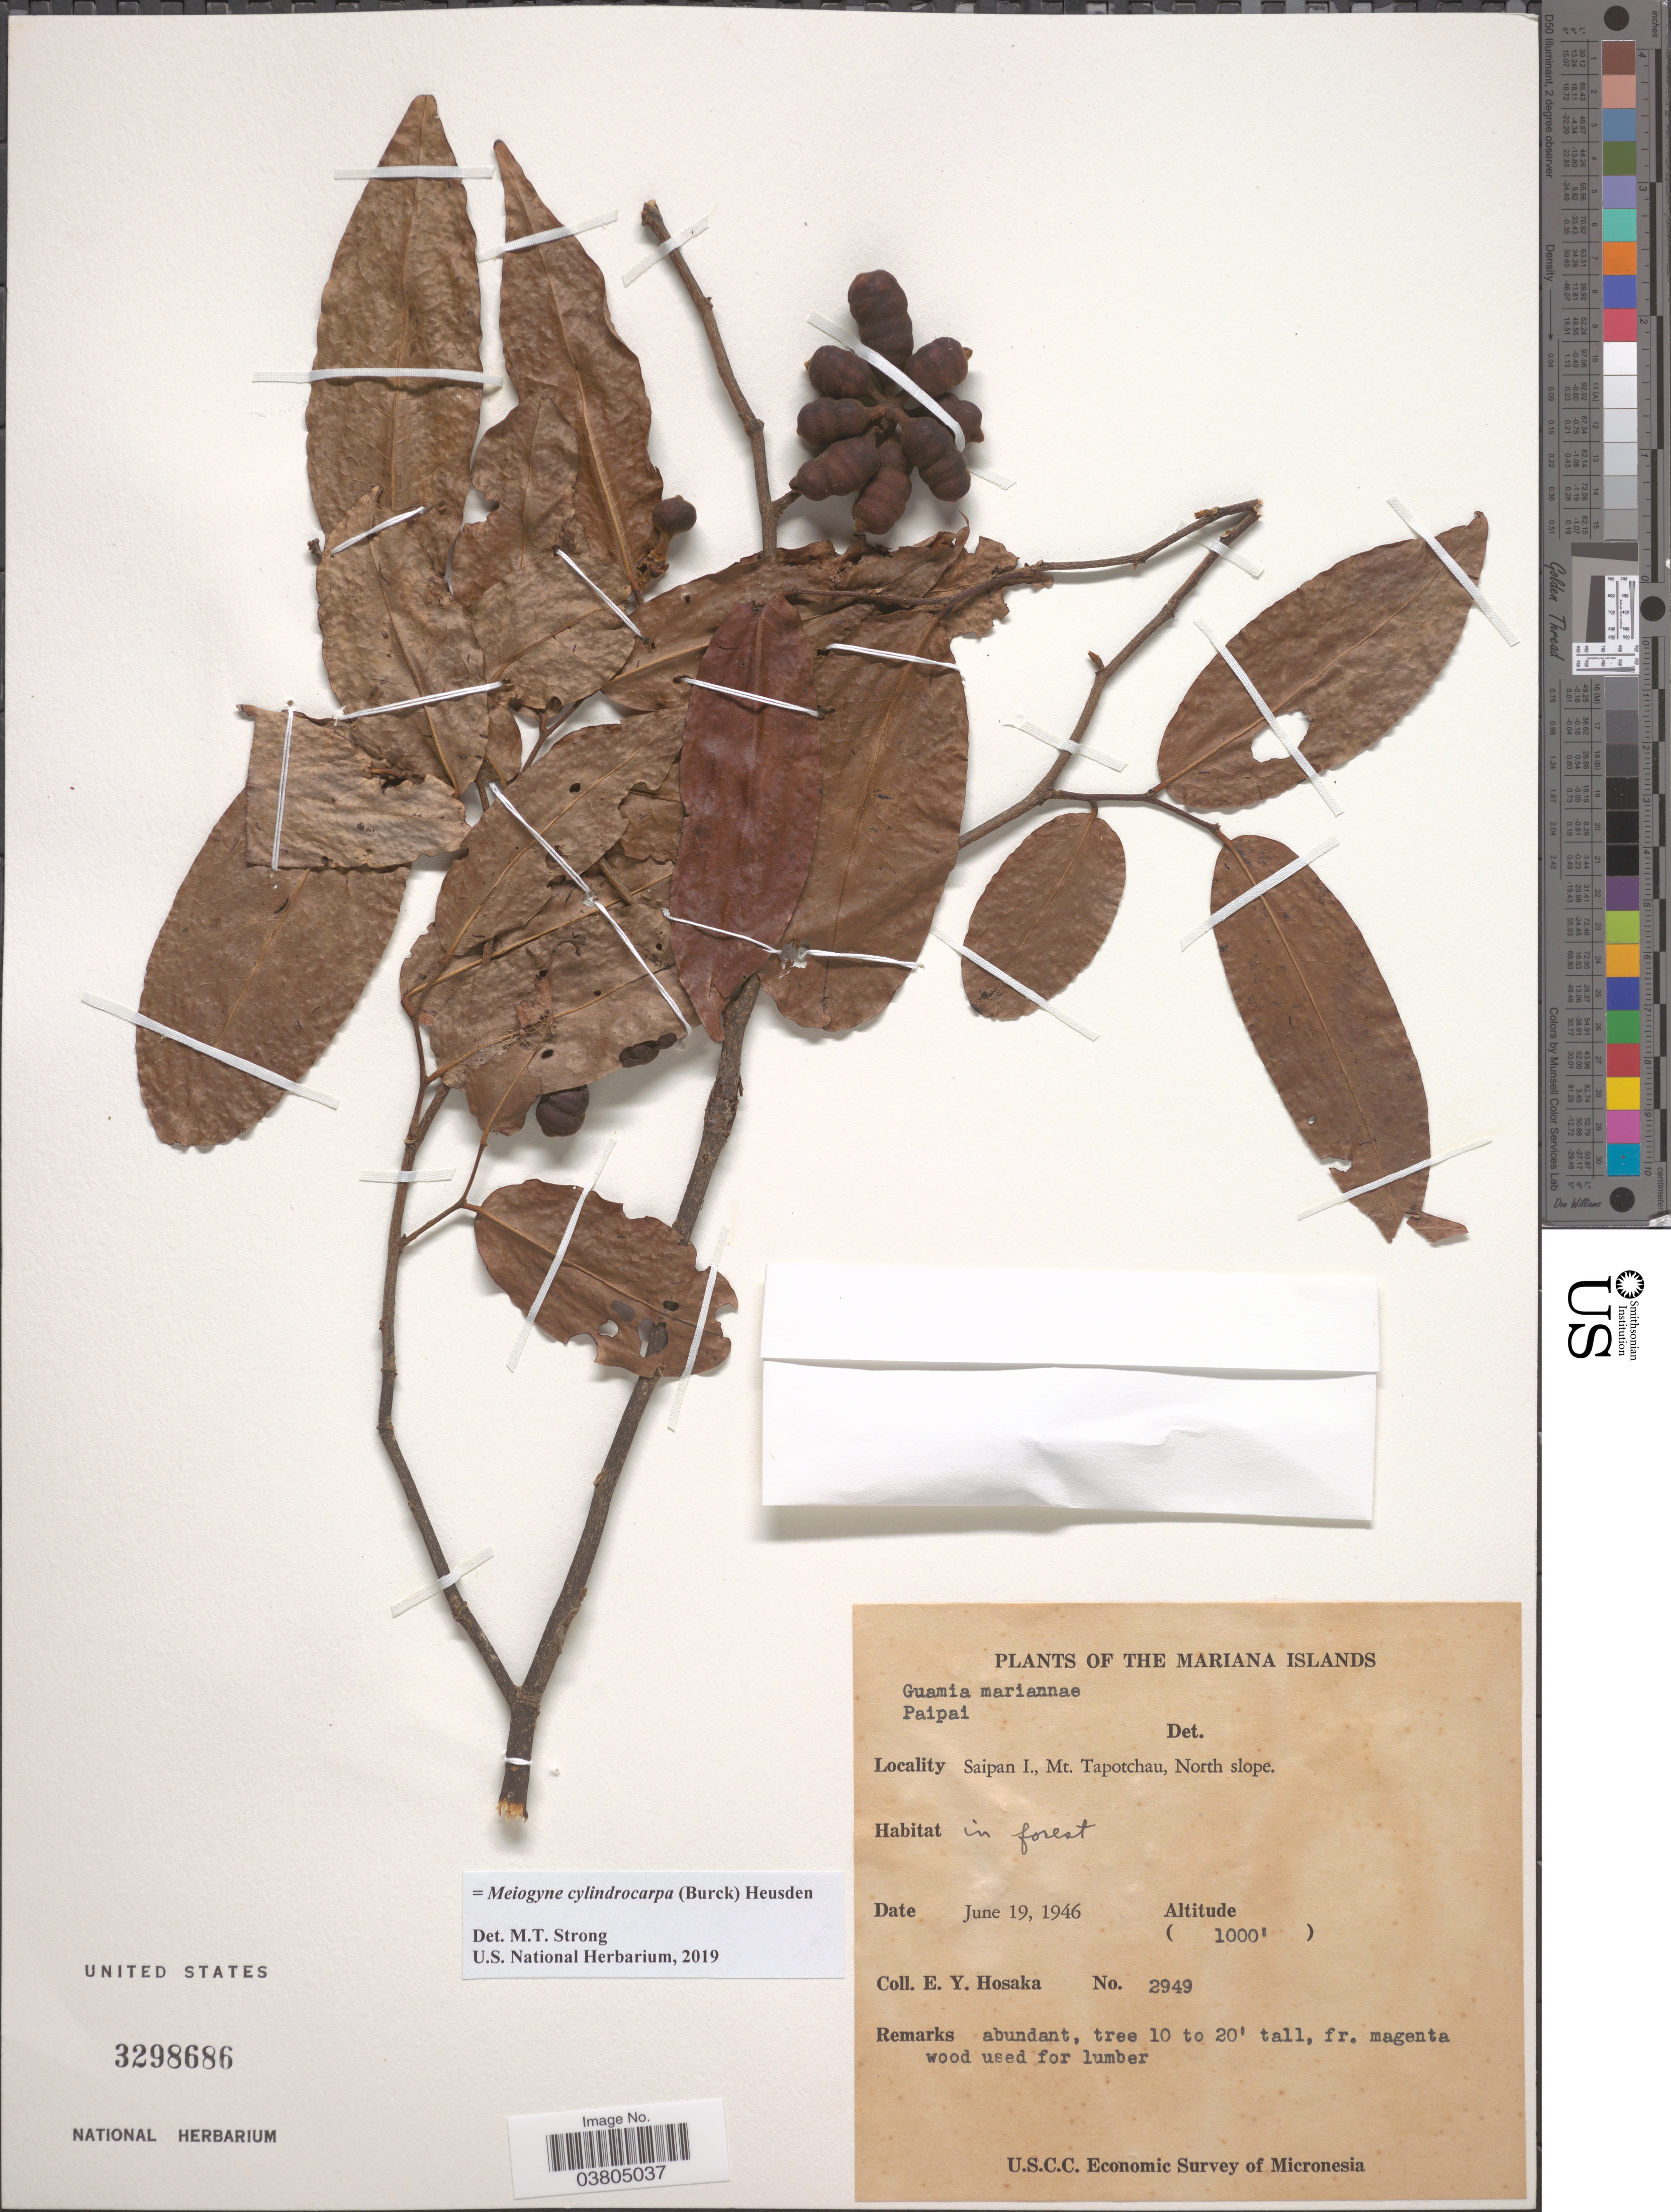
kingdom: Plantae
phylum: Tracheophyta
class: Magnoliopsida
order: Magnoliales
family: Annonaceae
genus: Meiogyne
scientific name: Meiogyne cylindrocarpa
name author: (Burck) Van Huesden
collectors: E. Y. Hosaka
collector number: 2949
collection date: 1946-06-19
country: Northern Mariana Islands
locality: Mariana Islands. Saipan I., Tapotchau, North slope.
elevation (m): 305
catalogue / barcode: US 3298686